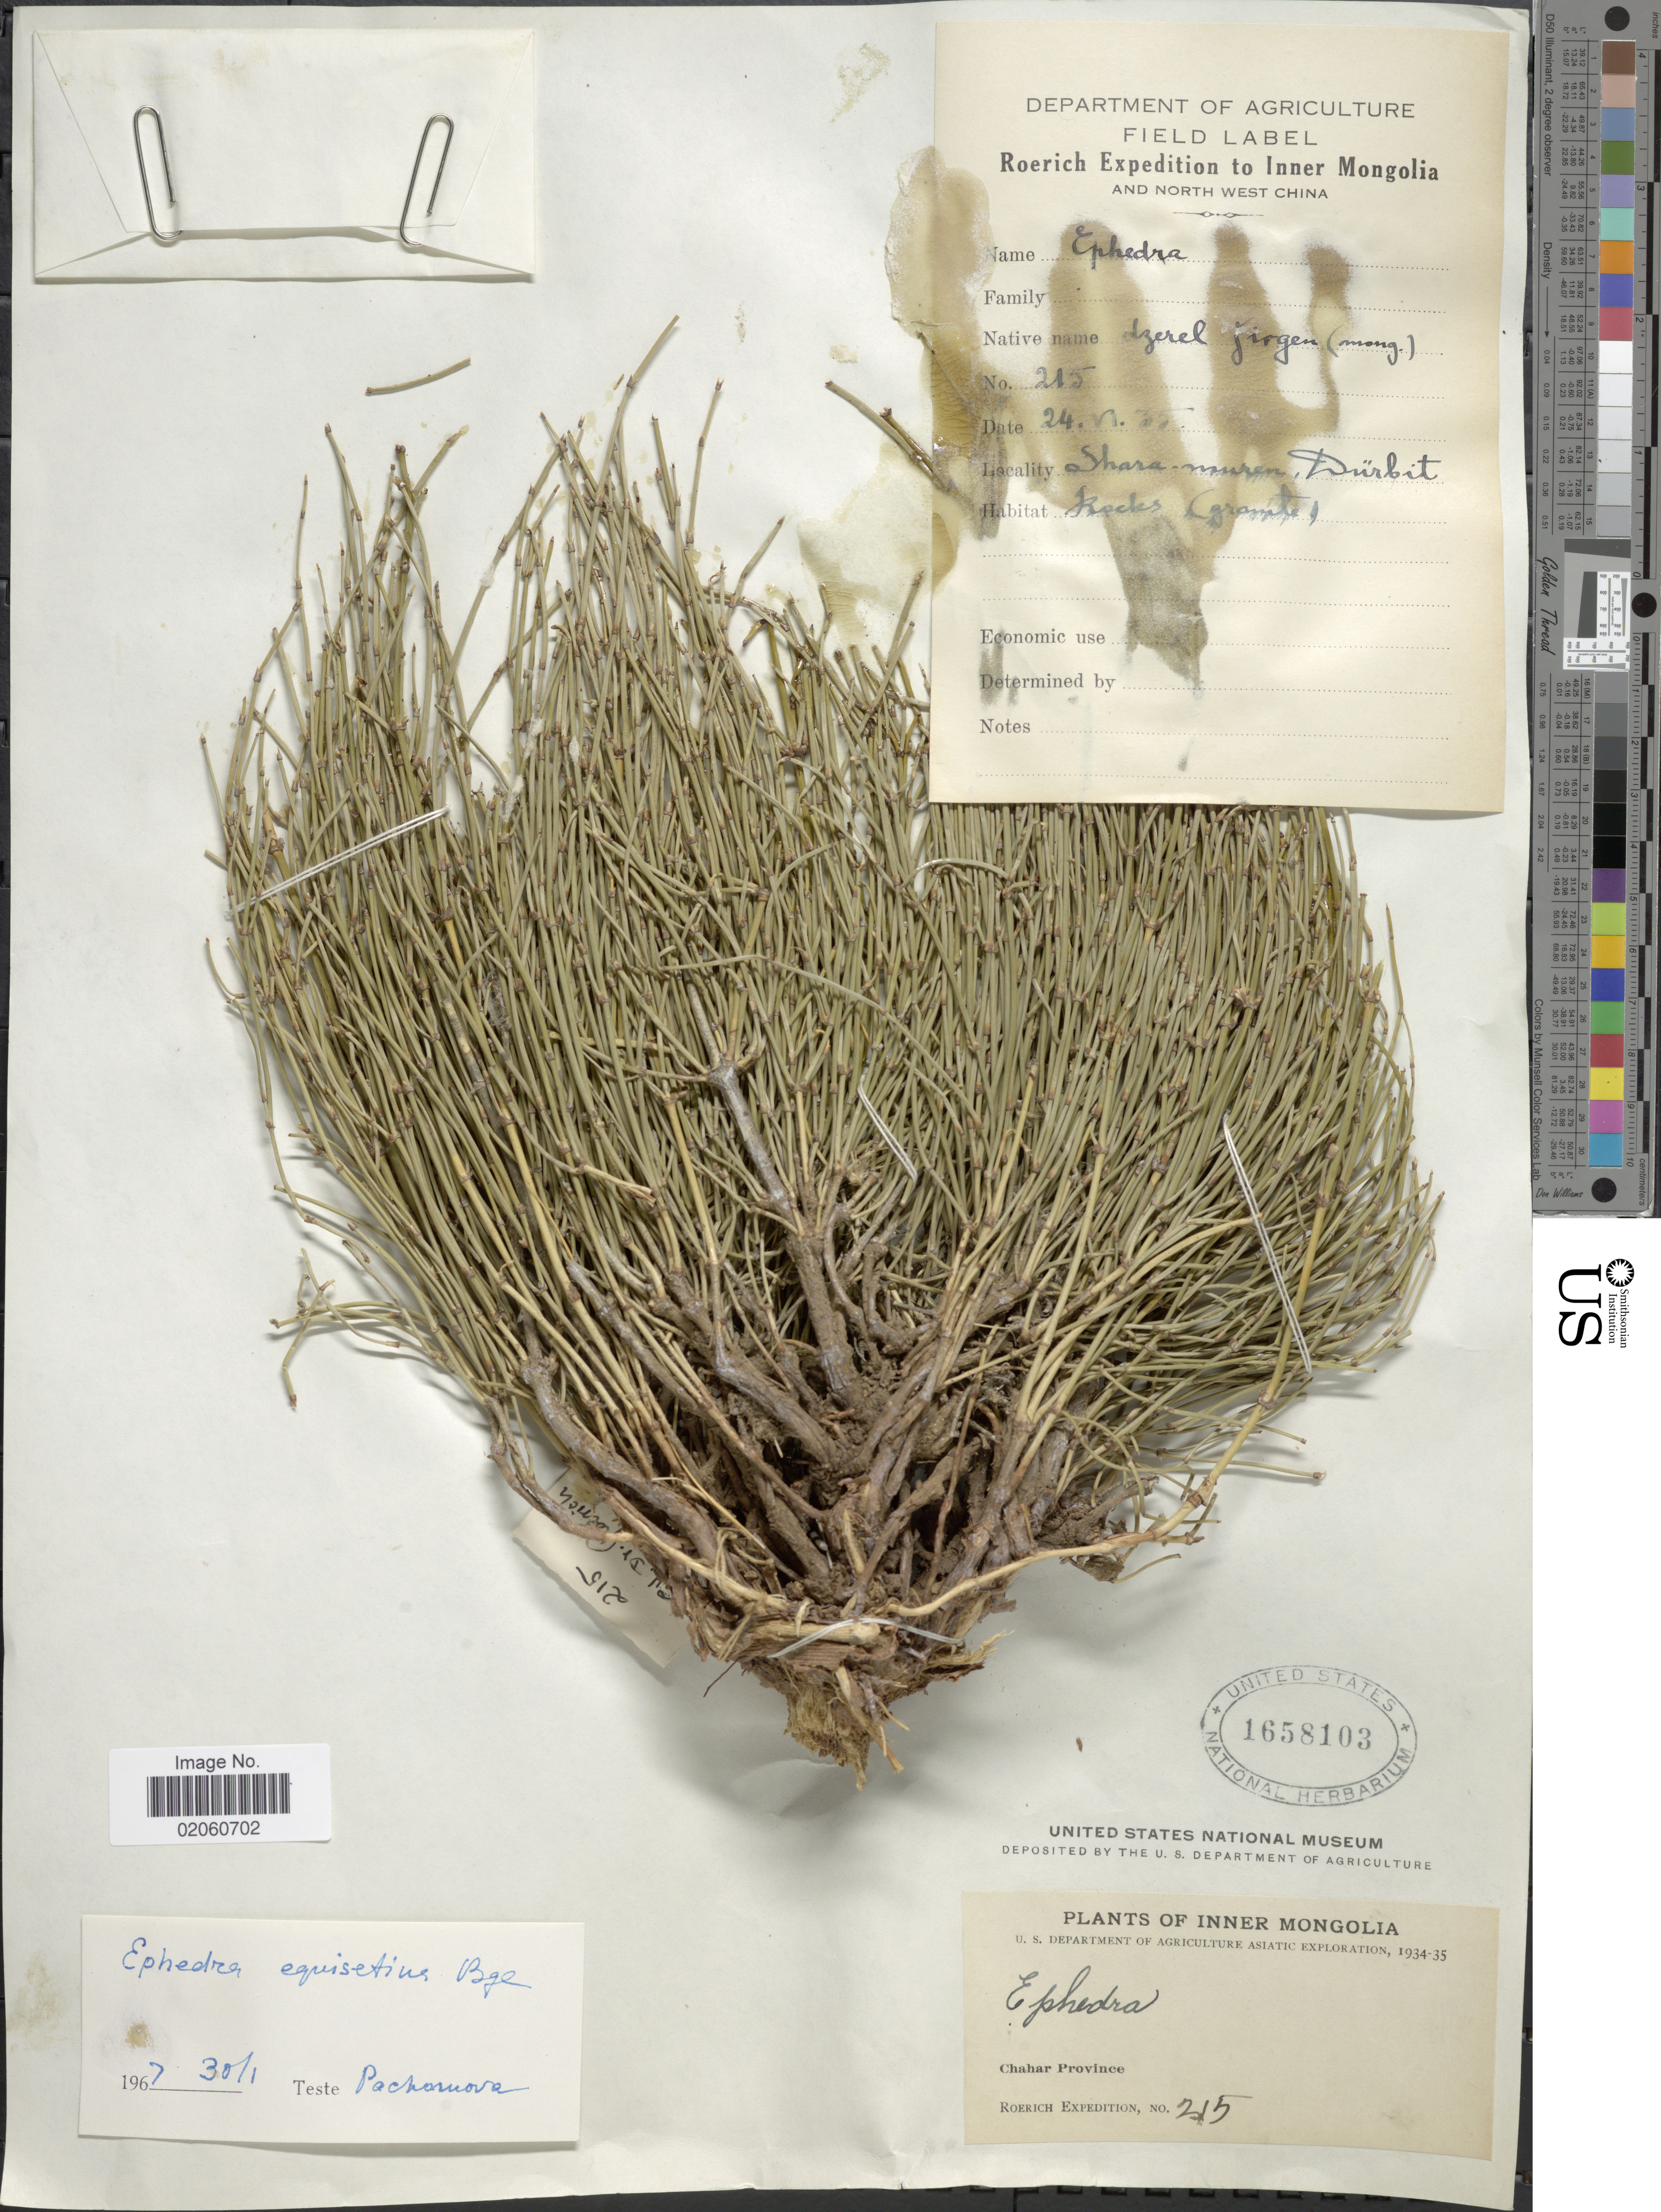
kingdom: Plantae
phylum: Tracheophyta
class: Gnetopsida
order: Ephedrales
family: Ephedraceae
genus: Ephedra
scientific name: Ephedra equisetina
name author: Bunge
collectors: Roerich Expedition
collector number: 215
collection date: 1935-06-24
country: China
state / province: Nei Monggol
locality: Inner Mongolia, Chahar Province, Shara-muren District, Inner Monolia and North West China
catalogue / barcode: US 1658103